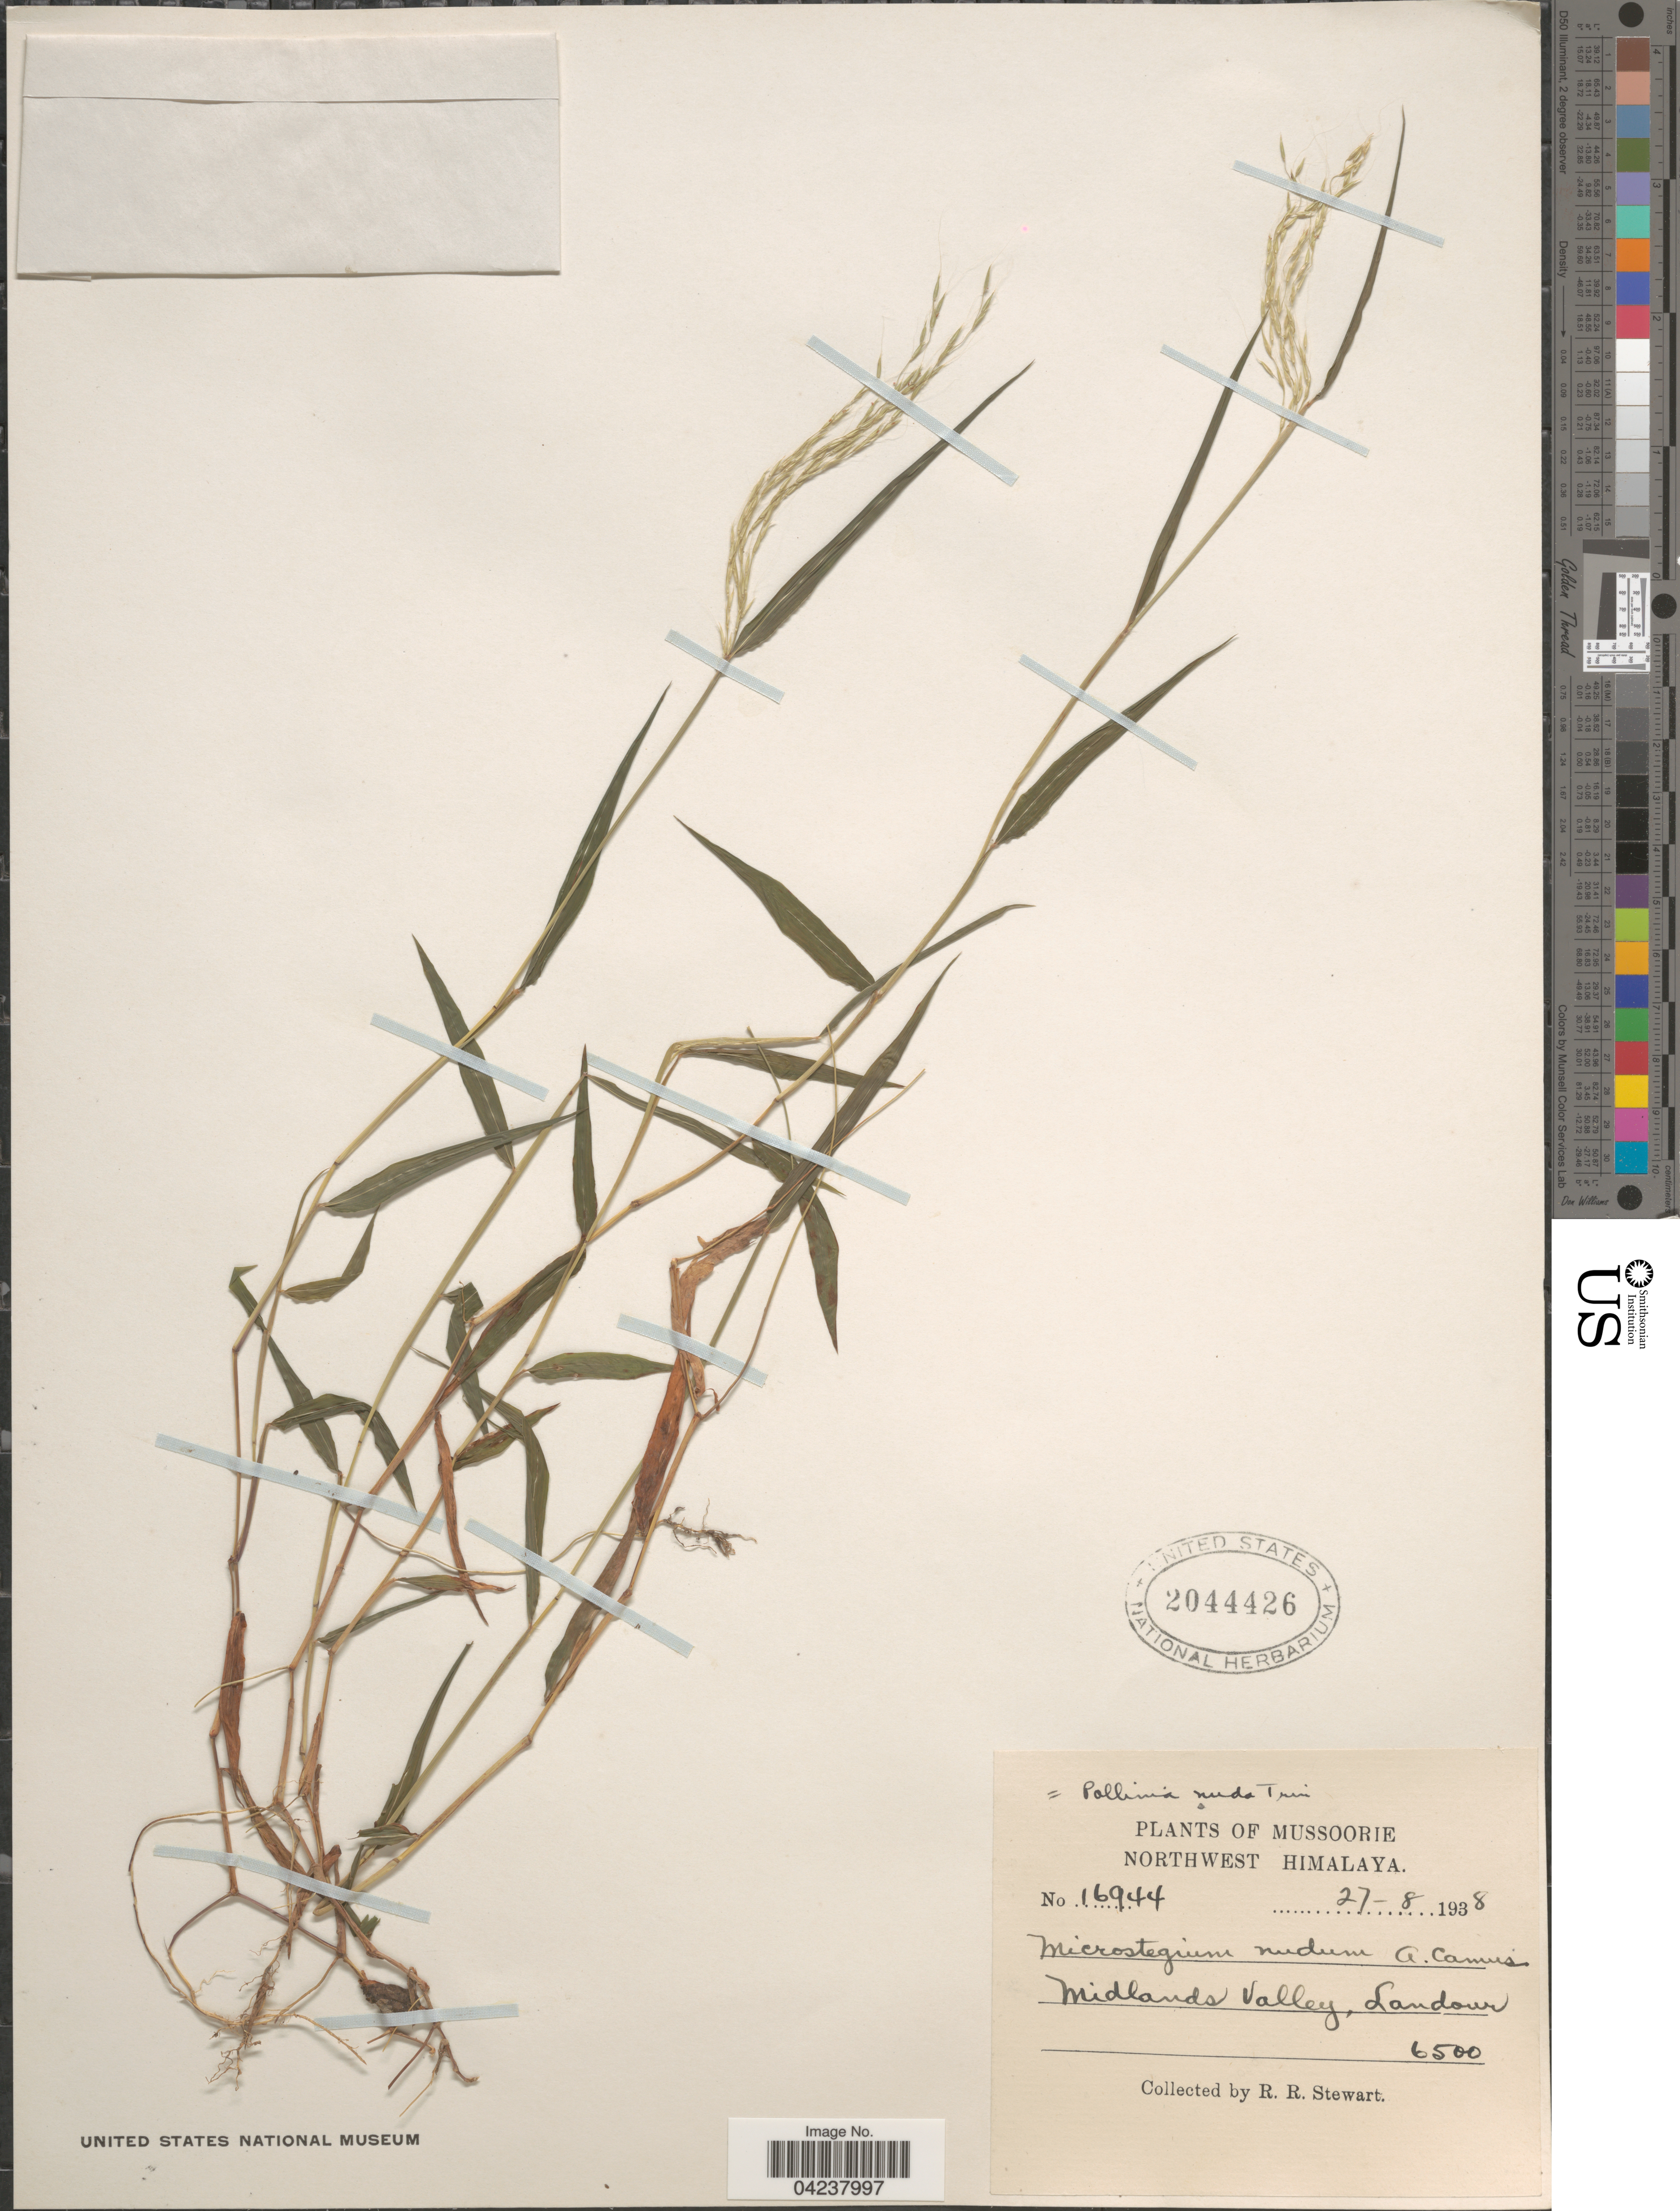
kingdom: Plantae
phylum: Tracheophyta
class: Liliopsida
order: Poales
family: Poaceae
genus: Microstegium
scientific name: Microstegium nudum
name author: (Trin.) A. Camus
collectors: R. Stewart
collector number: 16944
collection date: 1938-08-27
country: India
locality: Mussoorie. Northwest Himalaya. Midlands Valley, Laudour.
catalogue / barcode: US 2044426